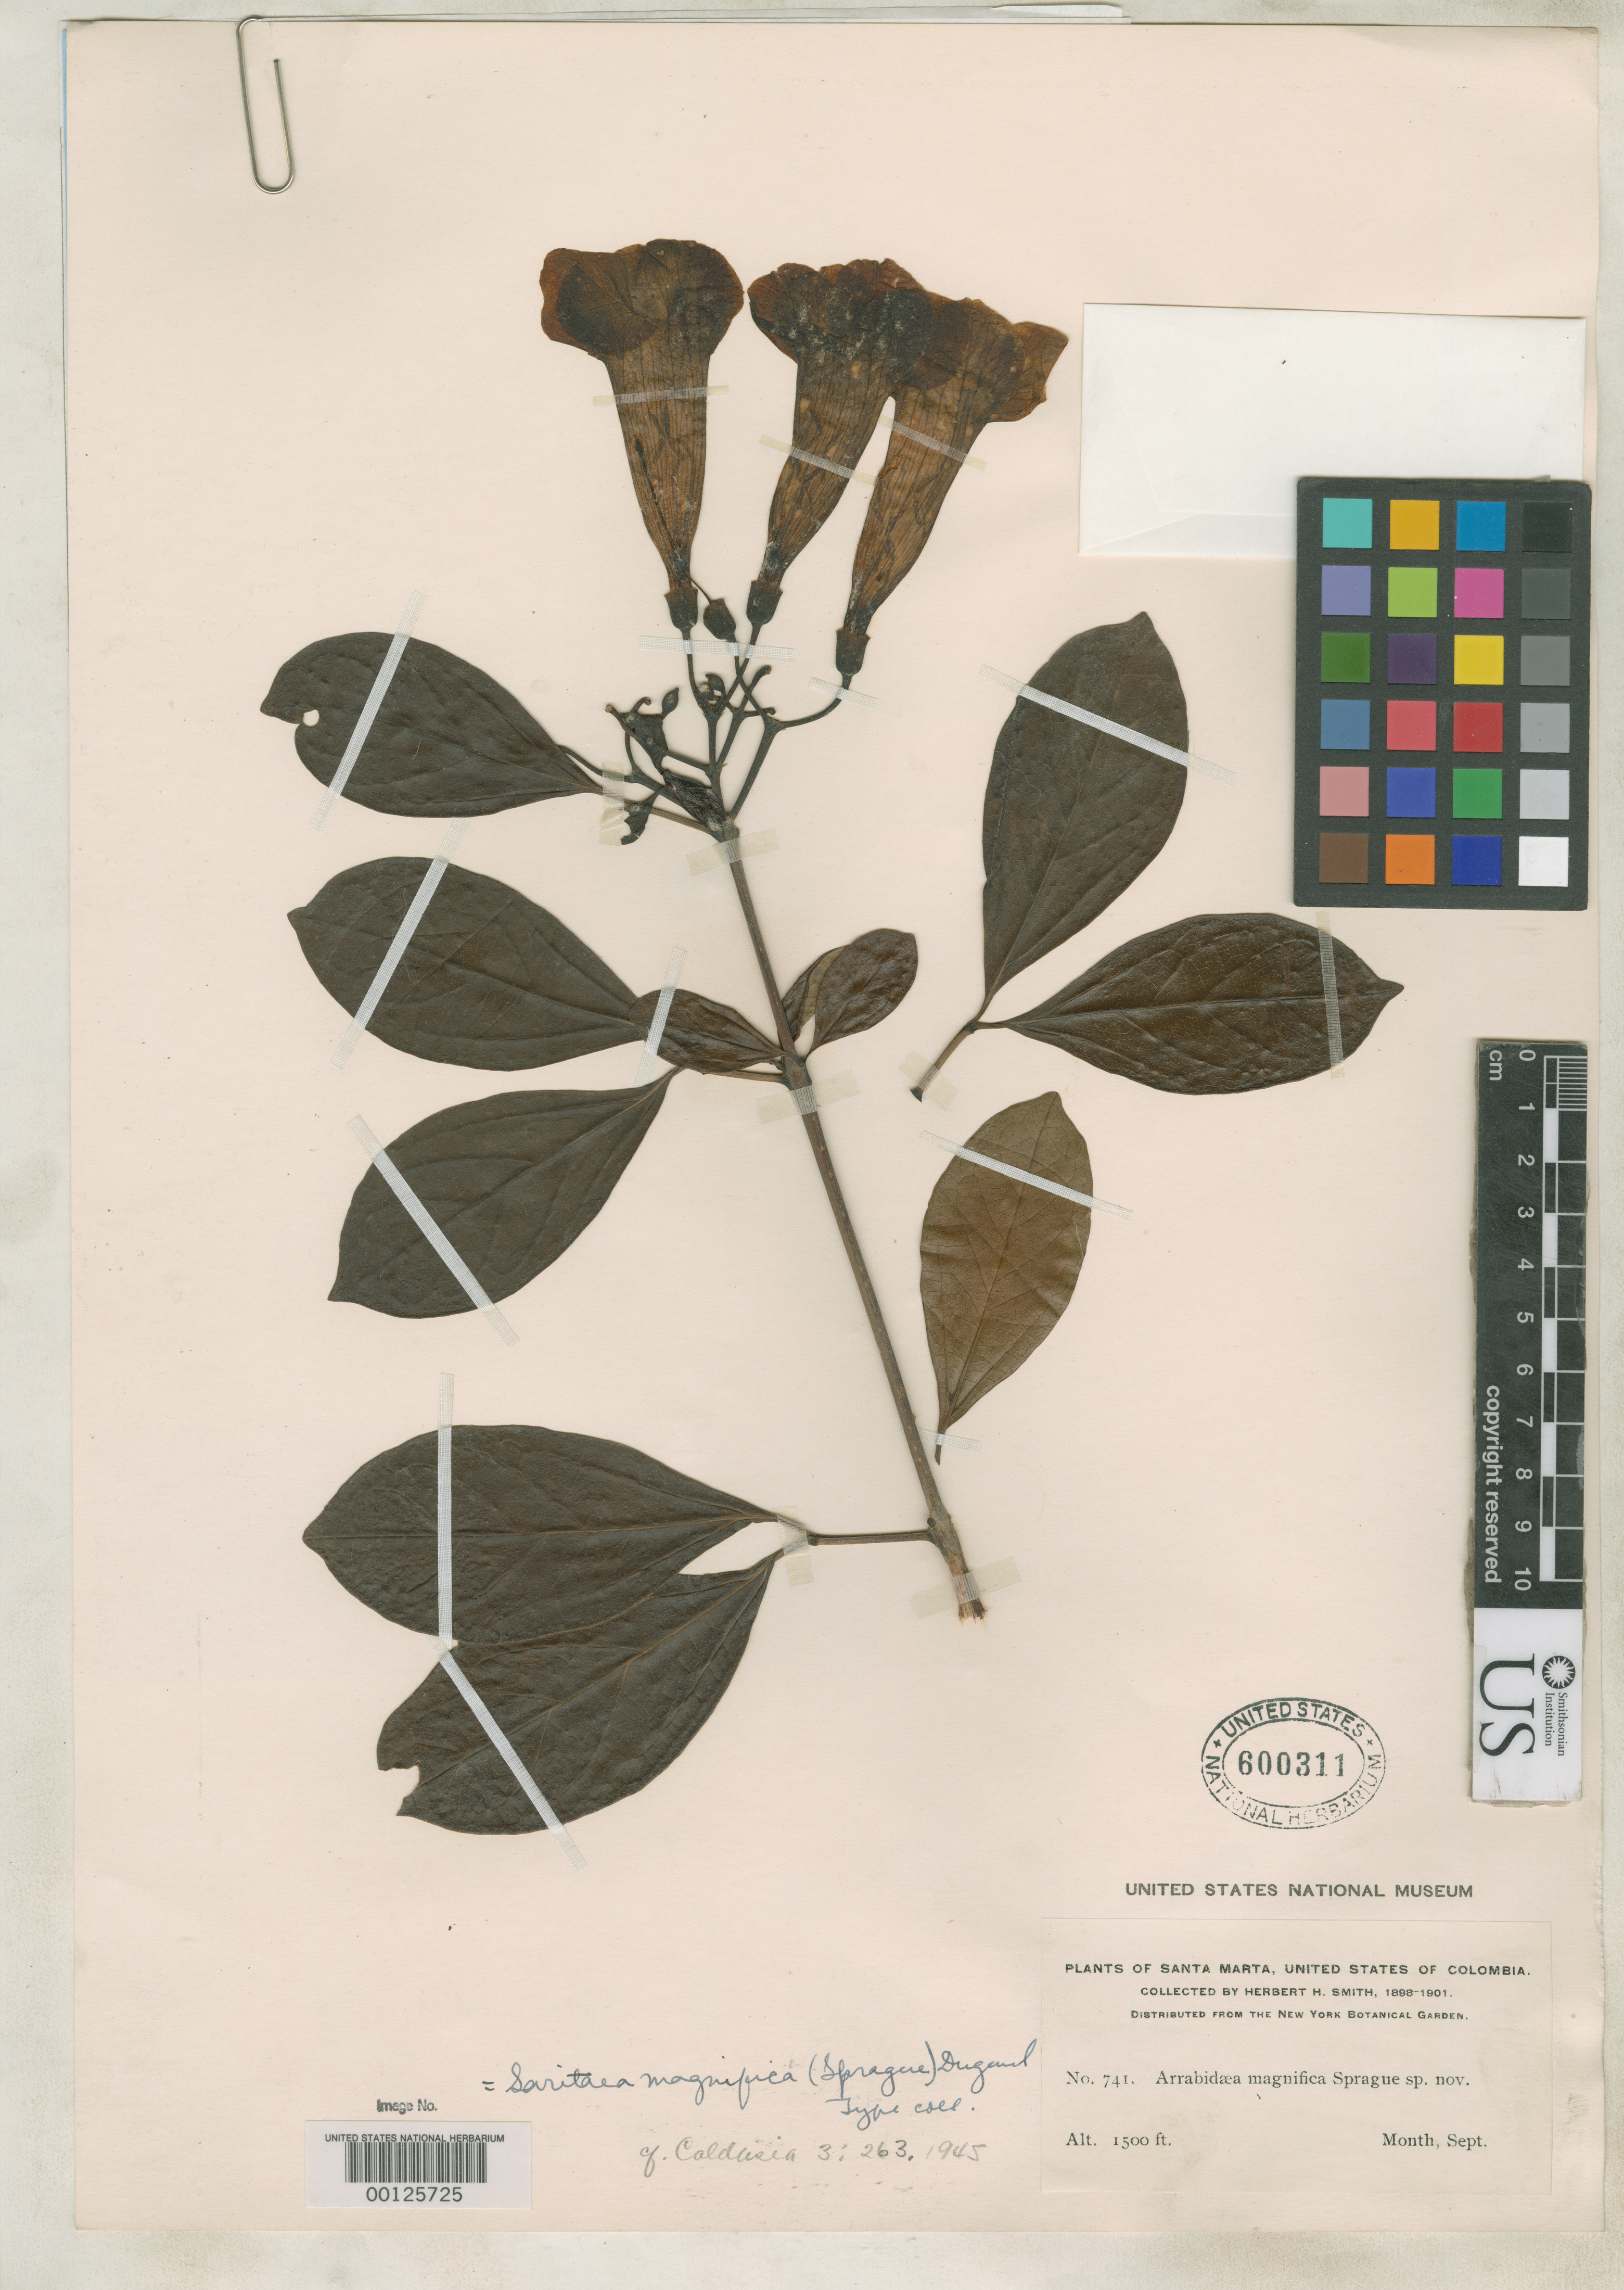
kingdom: Plantae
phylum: Tracheophyta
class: Magnoliopsida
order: Lamiales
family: Bignoniaceae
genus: Arrabidaea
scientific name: Arrabidaea magnifica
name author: Sprague ex Steenis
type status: Isotype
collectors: Herbert H. Smith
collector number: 741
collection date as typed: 1898 to -- --- 1901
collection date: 1898/1901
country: Colombia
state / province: Magdalena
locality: Santa Marta.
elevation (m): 500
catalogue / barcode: US 600311